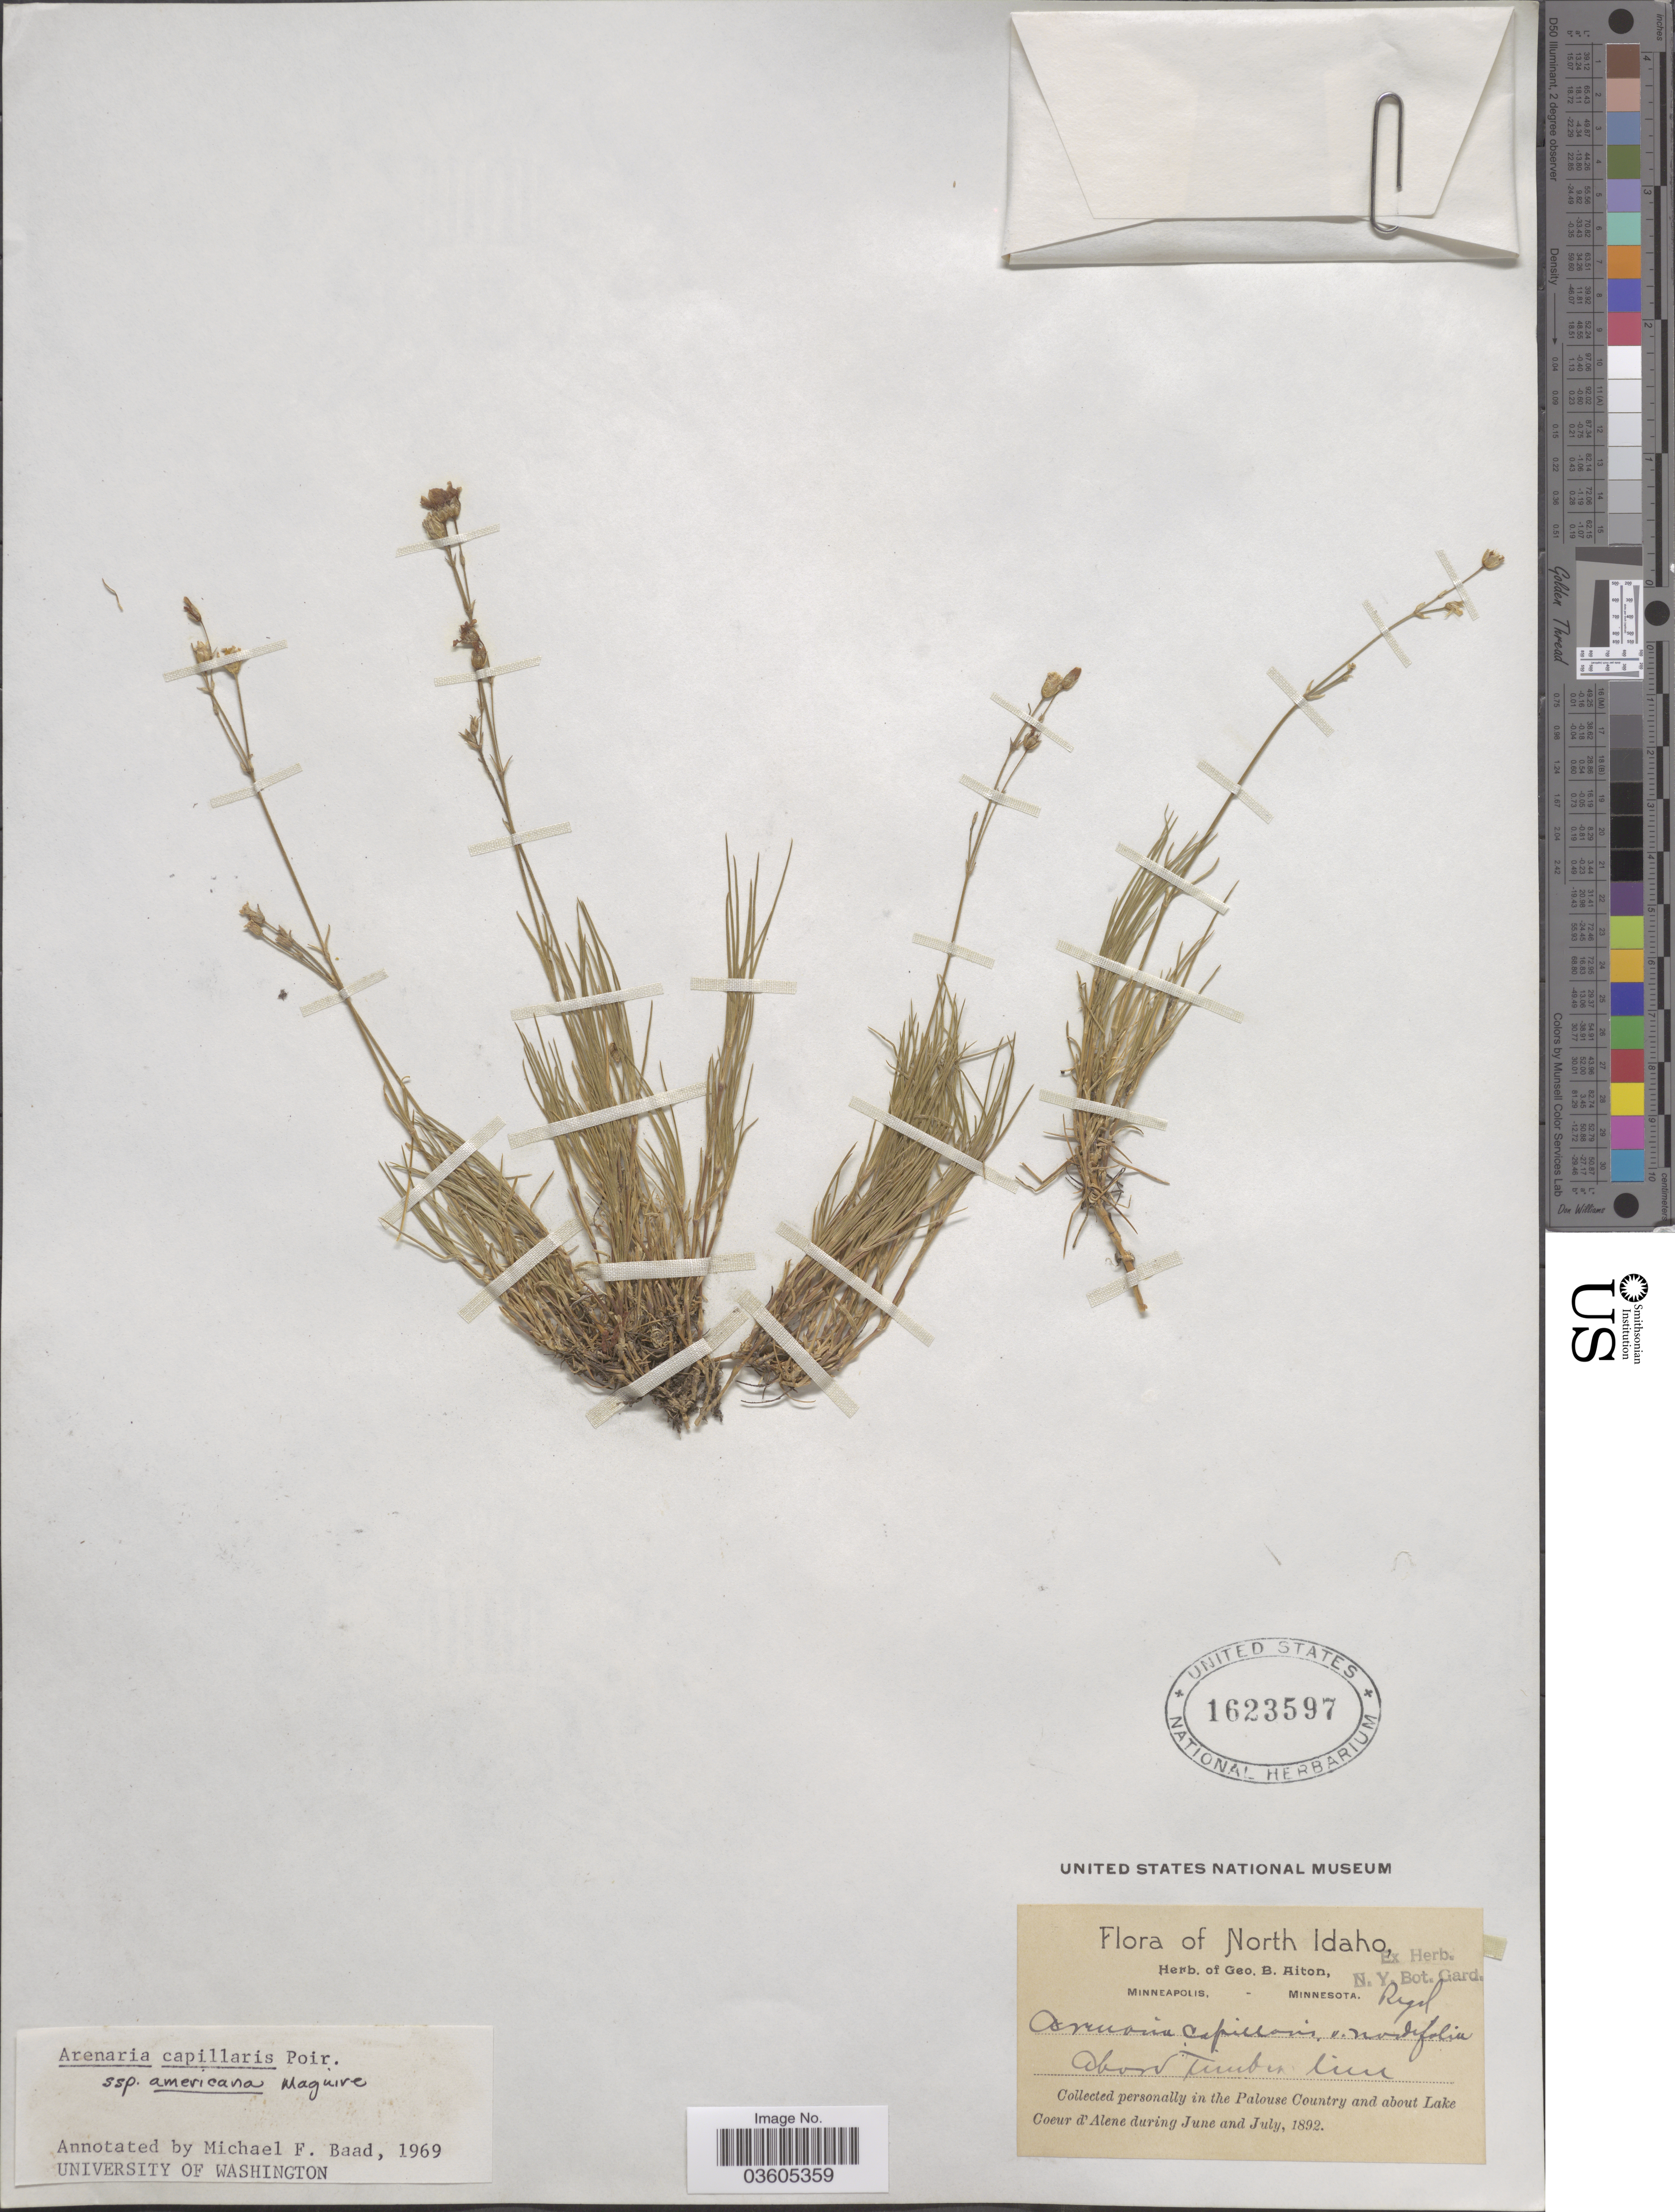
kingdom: Plantae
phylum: Tracheophyta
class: Magnoliopsida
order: Caryophyllales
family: Caryophyllaceae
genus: Eremogone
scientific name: Eremogone capillaris var. americana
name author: (Maguire) R.L. Hartm. & Rabeler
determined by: U.S. National Herbarium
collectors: G. B. Aiton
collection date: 1892-06/1892-07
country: United States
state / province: Idaho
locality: North Idaho. Above Timber line. In the Palouse Country and about Lake Coeur d'Alene.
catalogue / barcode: US 1623597